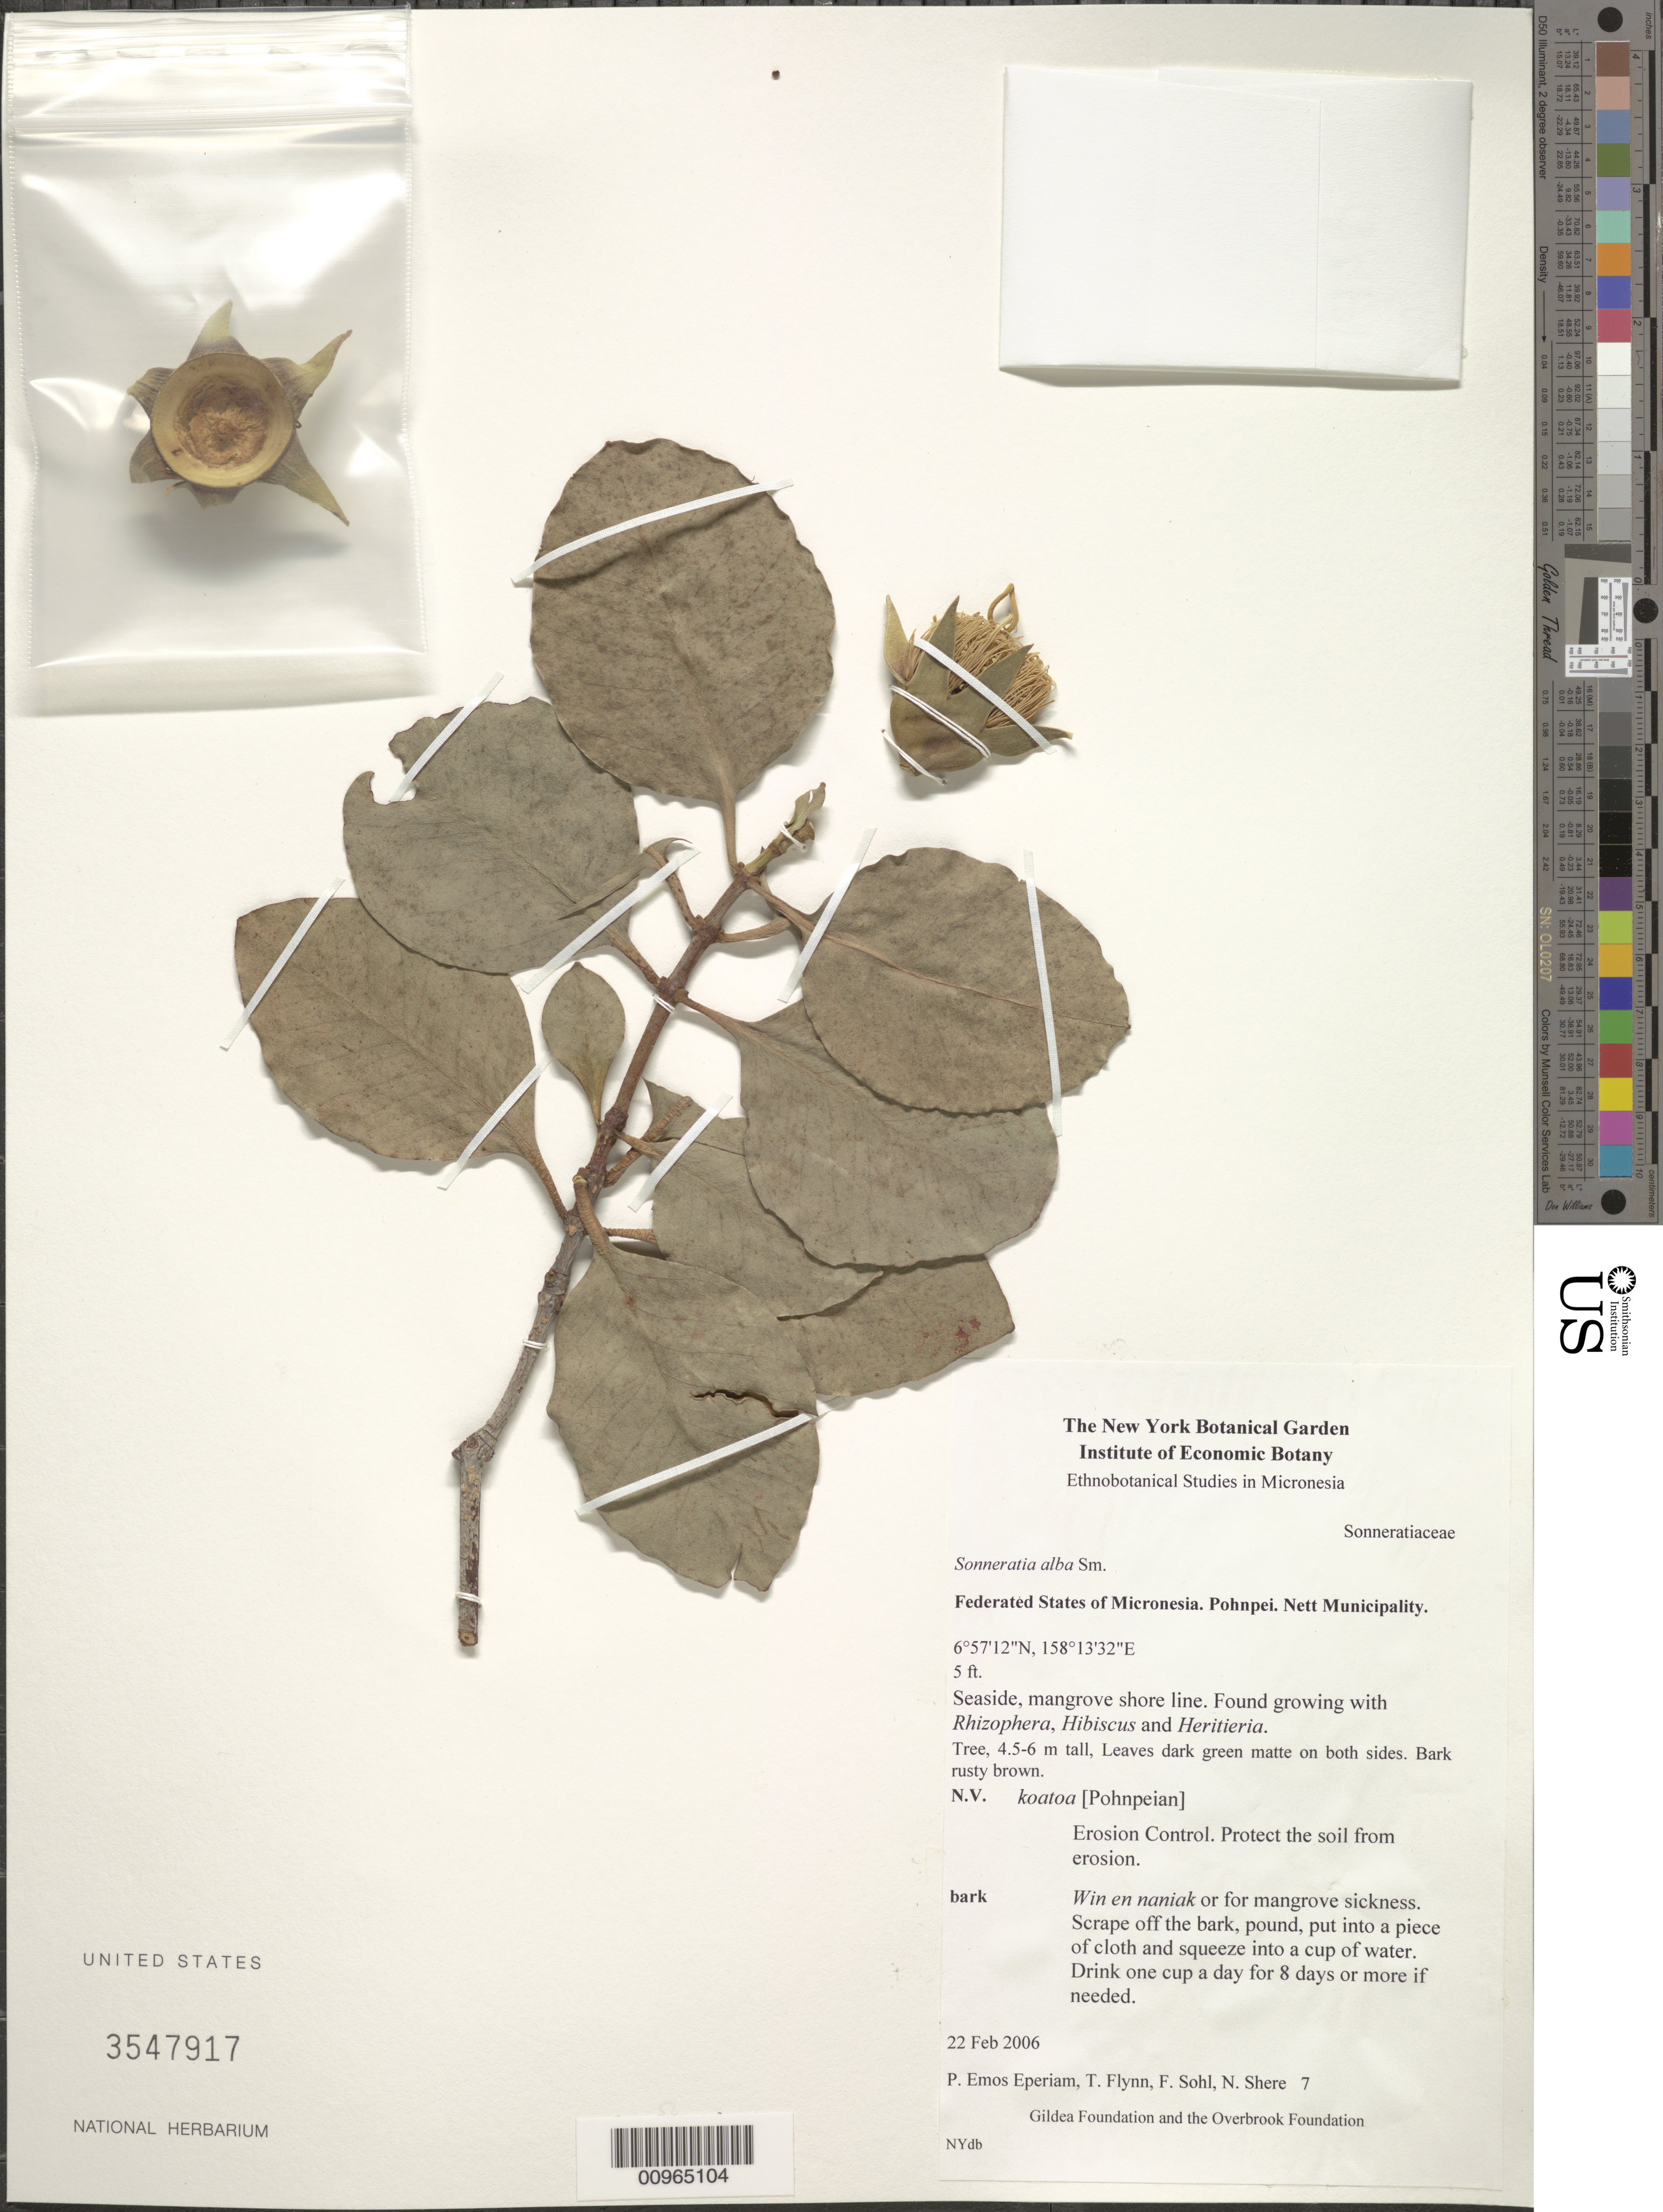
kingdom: Plantae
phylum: Tracheophyta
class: Magnoliopsida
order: Myrtales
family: Lythraceae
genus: Sonneratia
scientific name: Sonneratia alba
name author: Sm.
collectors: P. Eperiam, T. W. Flynn & F. Sohl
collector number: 7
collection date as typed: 22 Feb 2006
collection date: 2006-02-22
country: Micronesia, Federated States of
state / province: Pohnpei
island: Pohnpei [Ponape]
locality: Nett Municipality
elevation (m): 2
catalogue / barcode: US 3547917